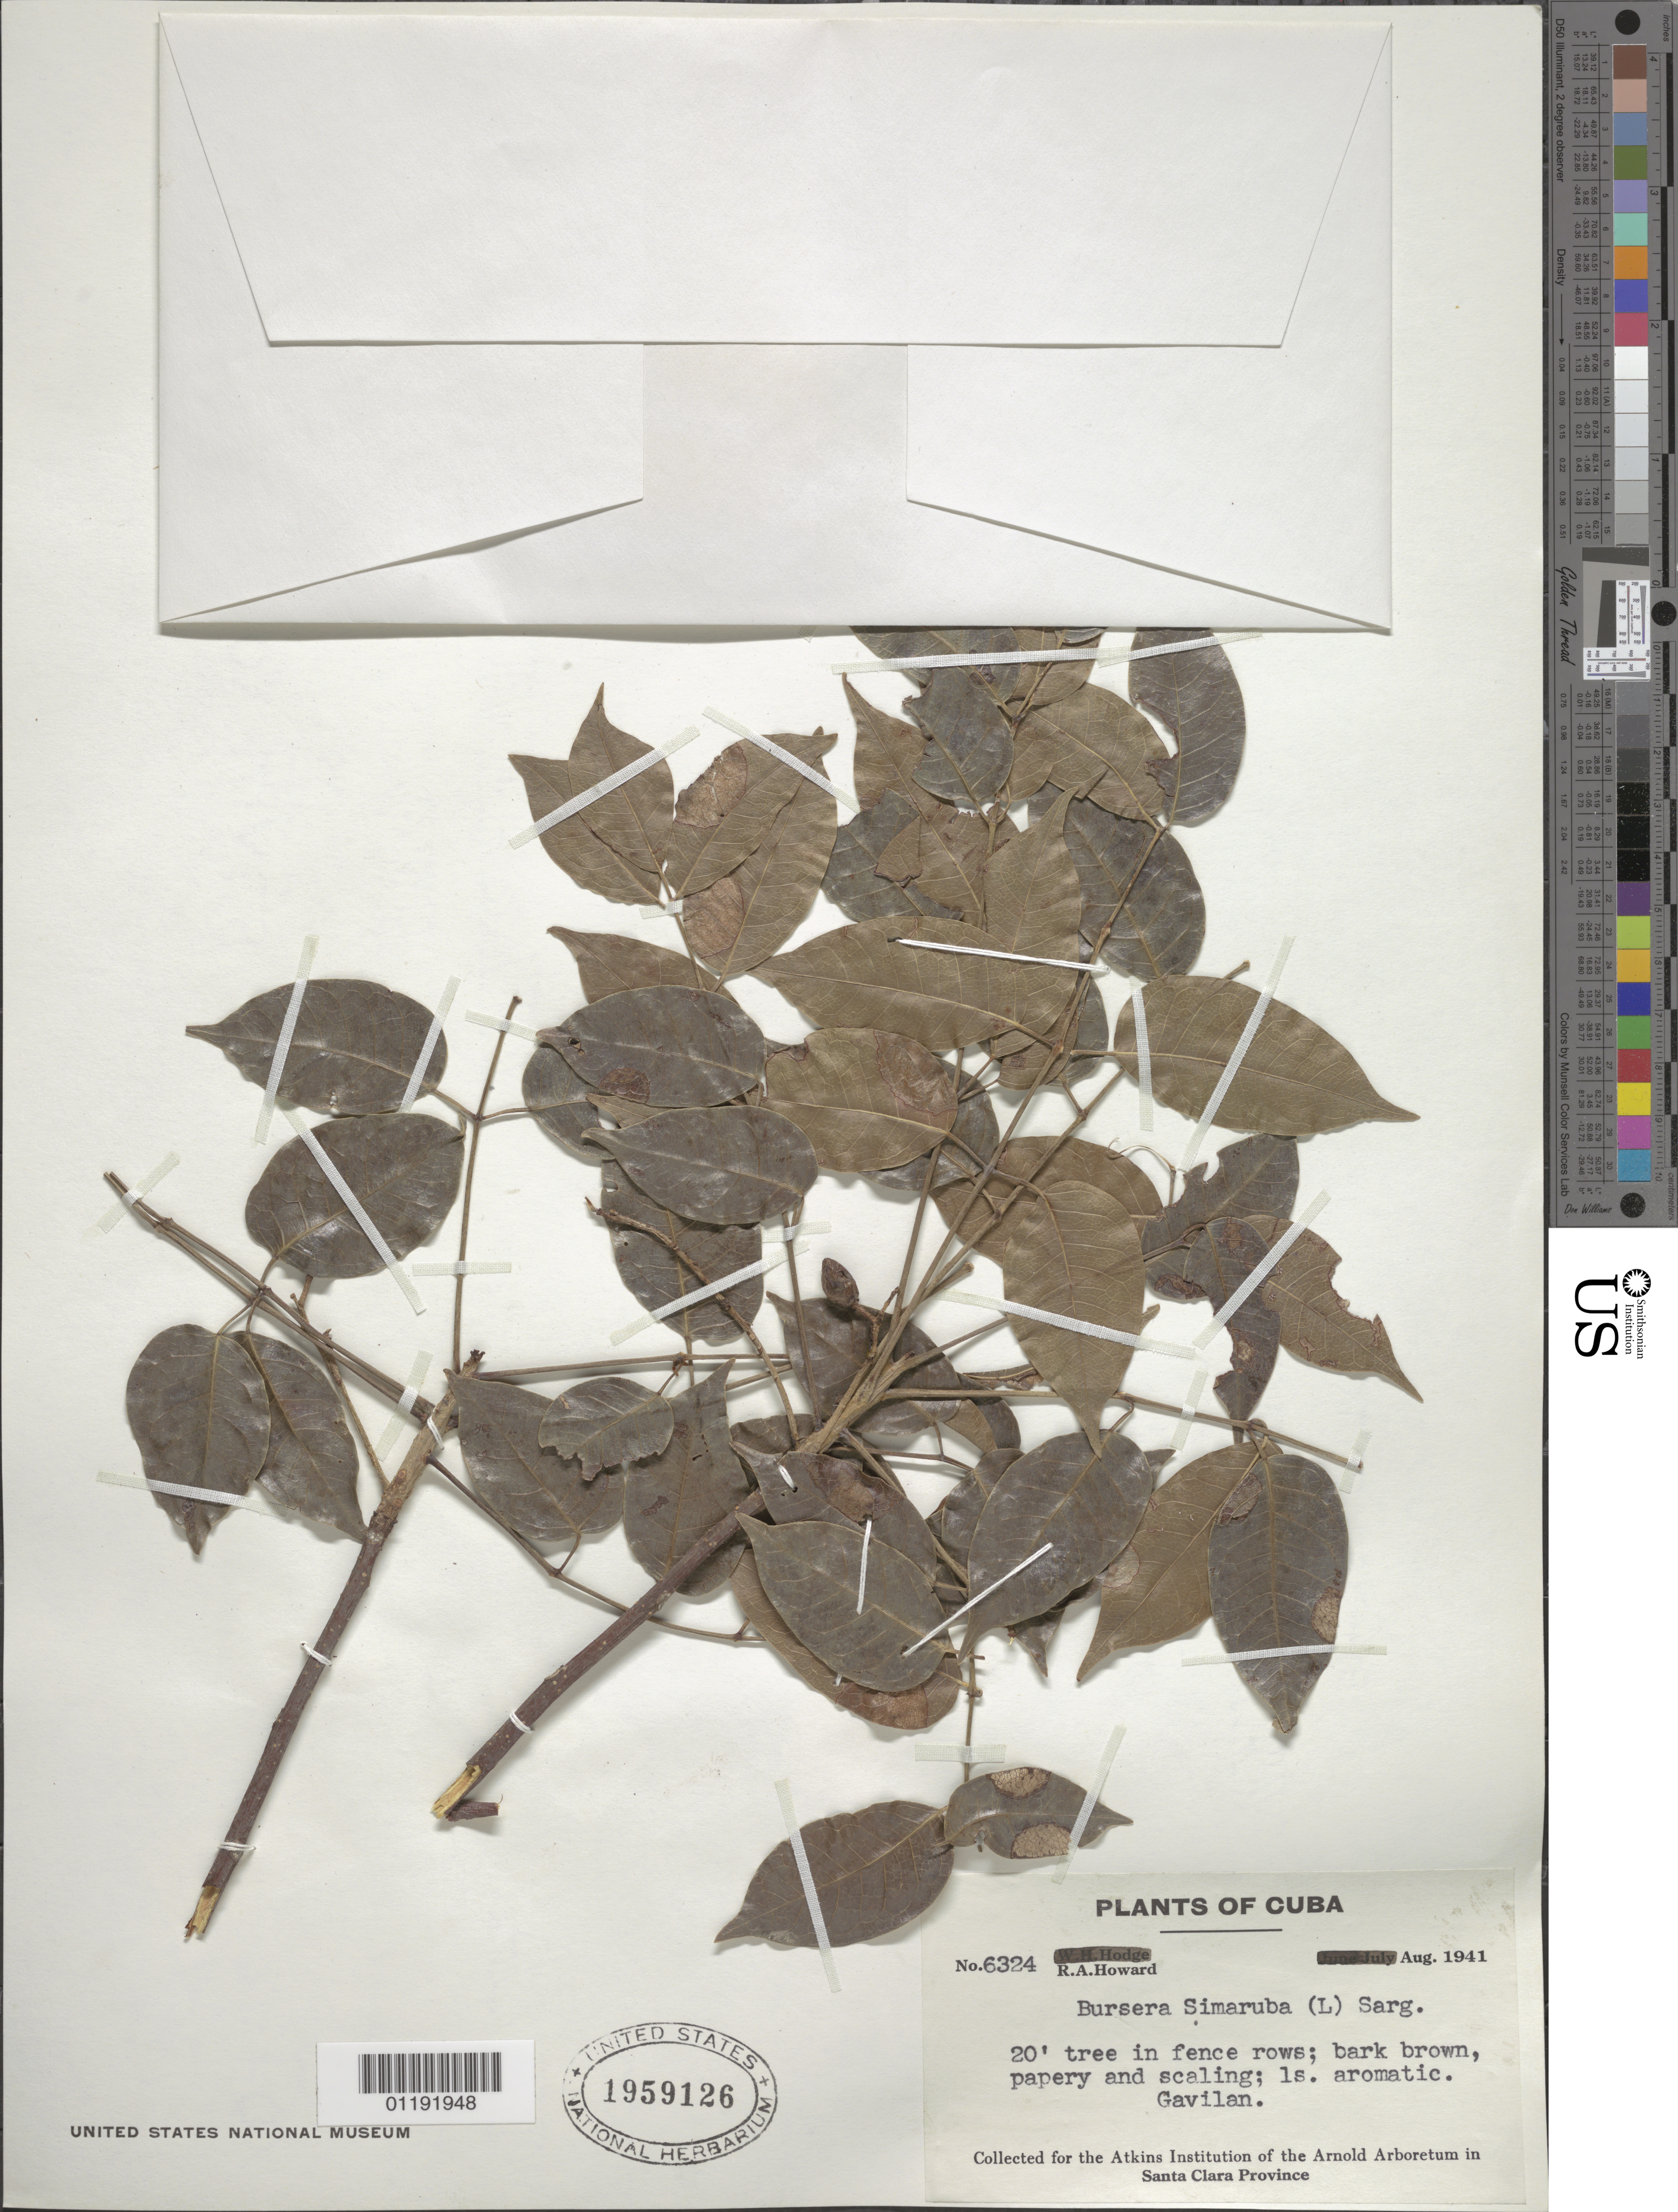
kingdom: Plantae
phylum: Tracheophyta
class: Magnoliopsida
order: Sapindales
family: Burseraceae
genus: Bursera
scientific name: Bursera simaruba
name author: (L.) Sarg.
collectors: R. A. Howard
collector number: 6324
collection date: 1941-08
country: Cuba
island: Cuba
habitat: Fence rows of trees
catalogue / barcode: US 1959126